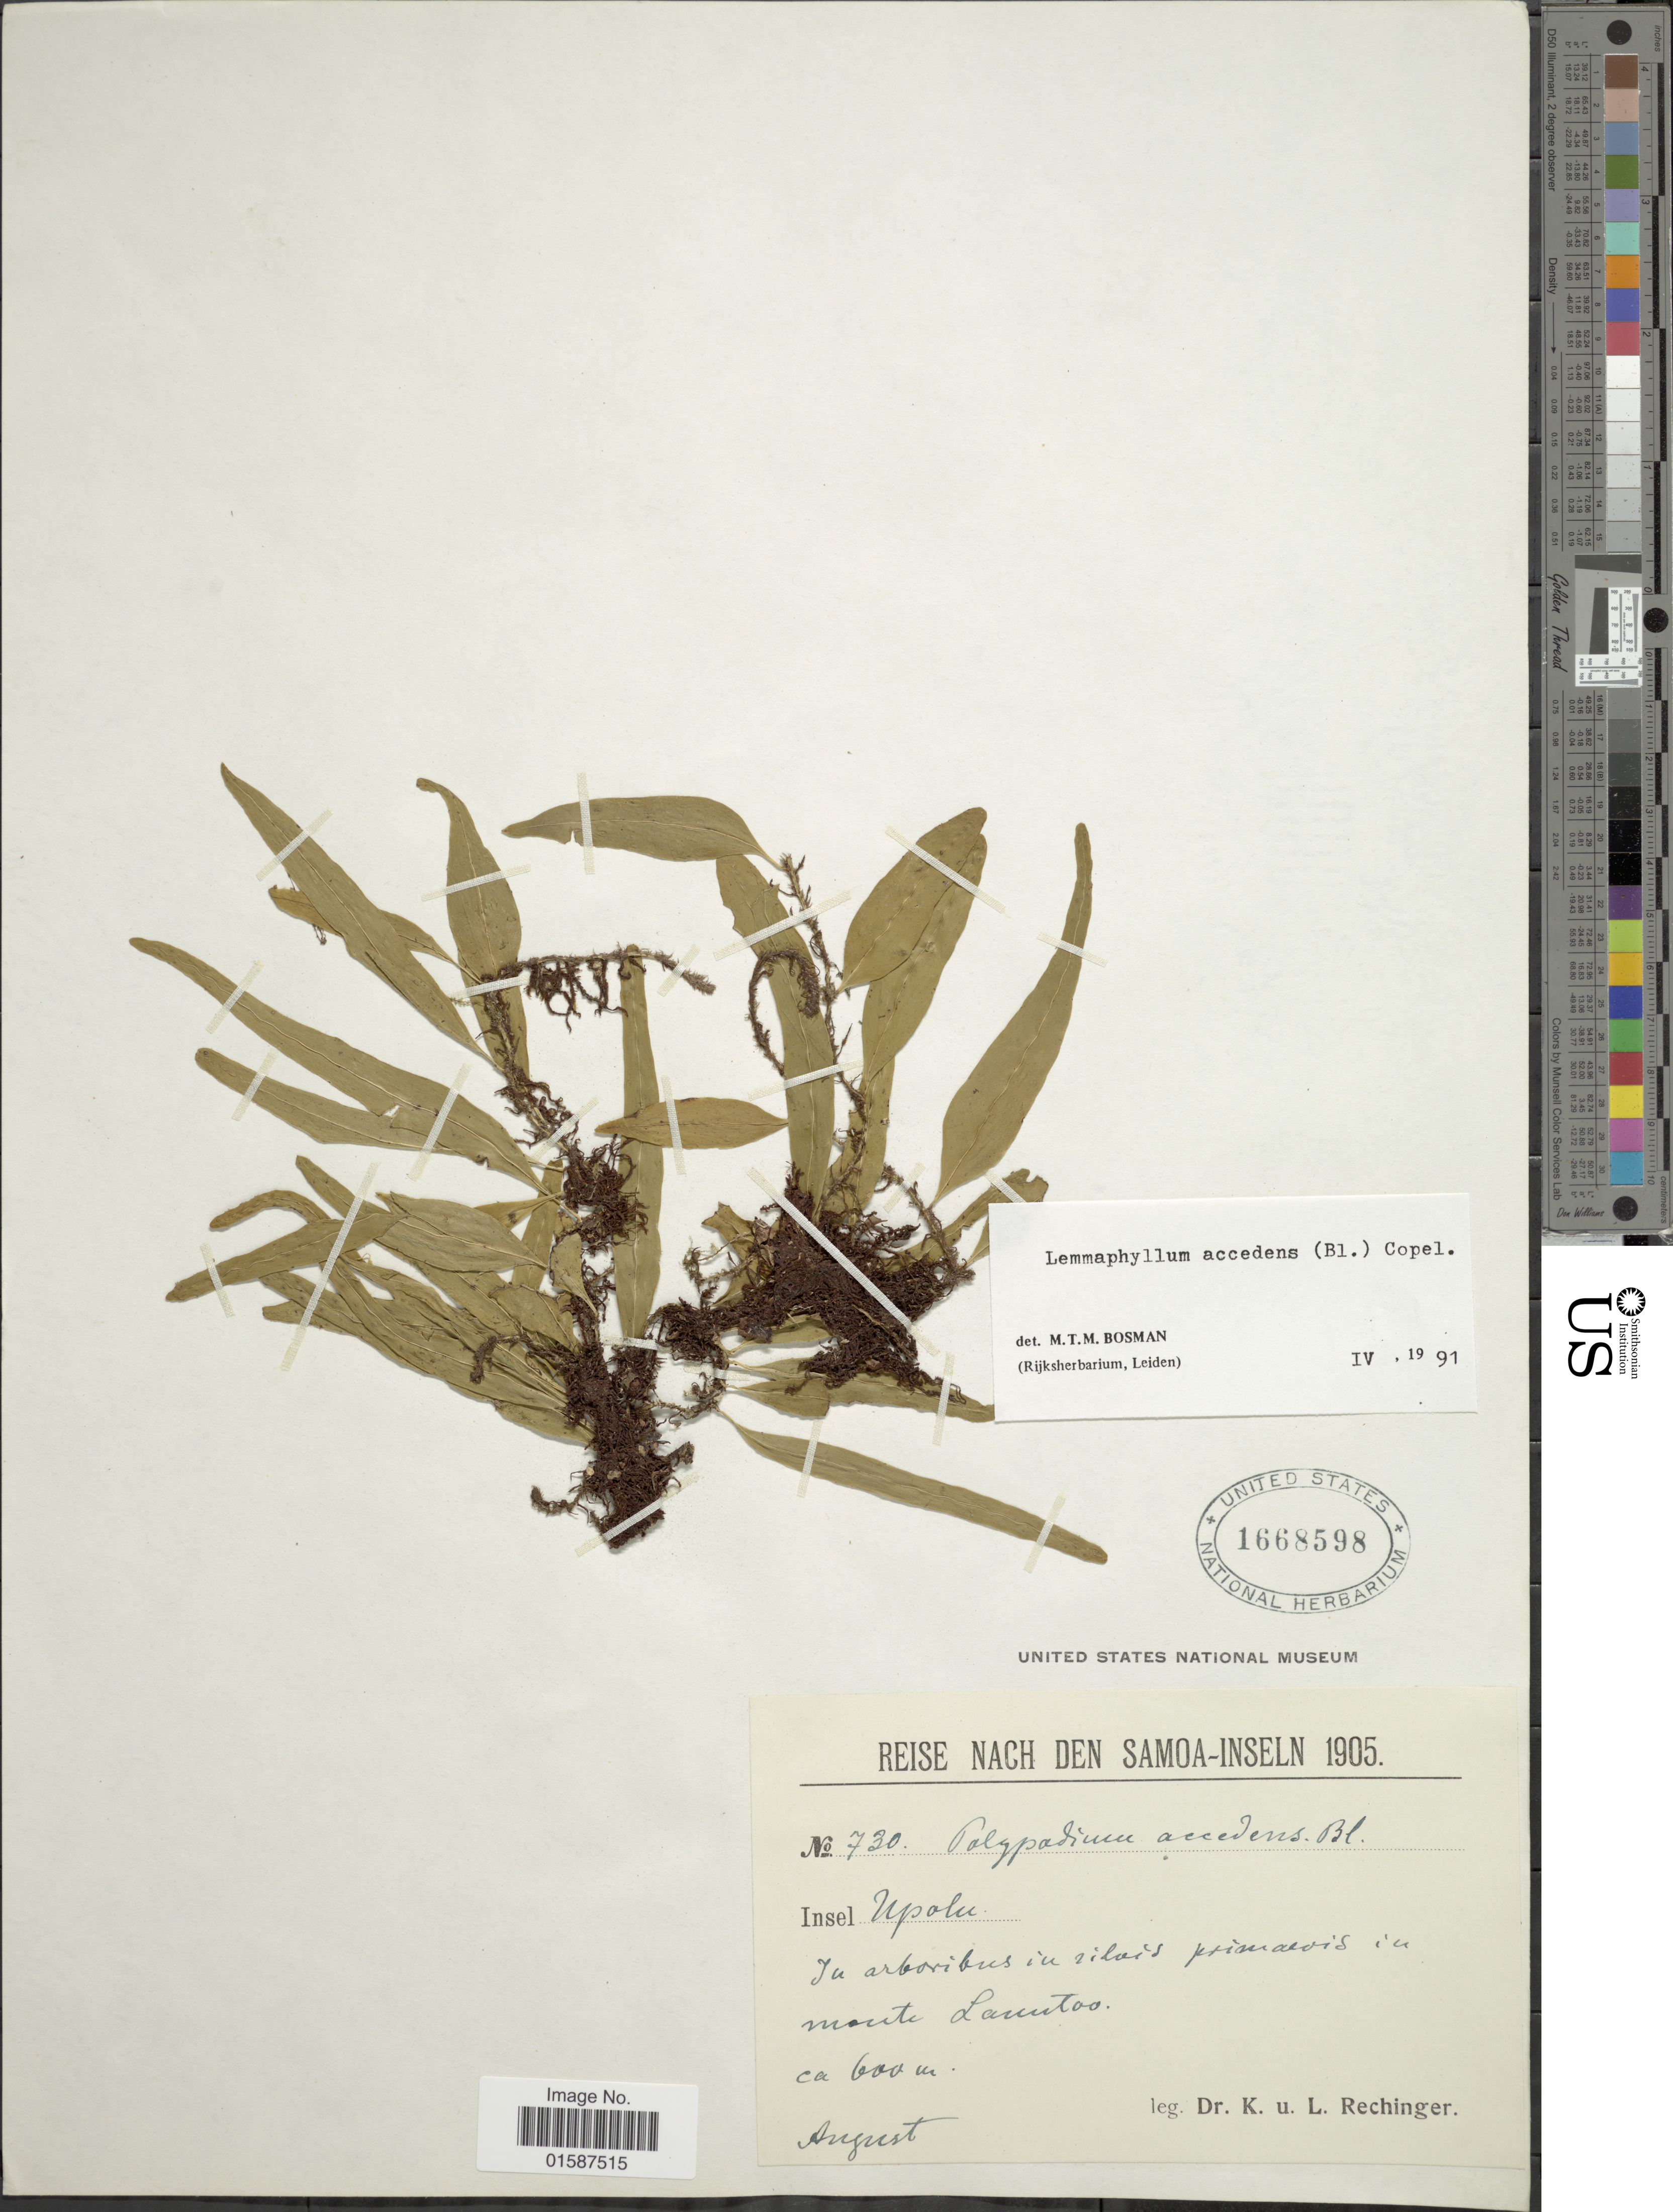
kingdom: Plantae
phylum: Tracheophyta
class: Polypodiopsida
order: Polypodiales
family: Polypodiaceae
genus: Lemmaphyllum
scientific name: Lemmaphyllum accedens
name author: (Blume) Donk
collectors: K. Rechinger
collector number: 730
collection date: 1905-08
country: Samoa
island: Upolu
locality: Samoa-Inseln, insel Upolu, Tu arboribus in silvis primavis in monte Lanutoo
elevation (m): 600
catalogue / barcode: US 1668598